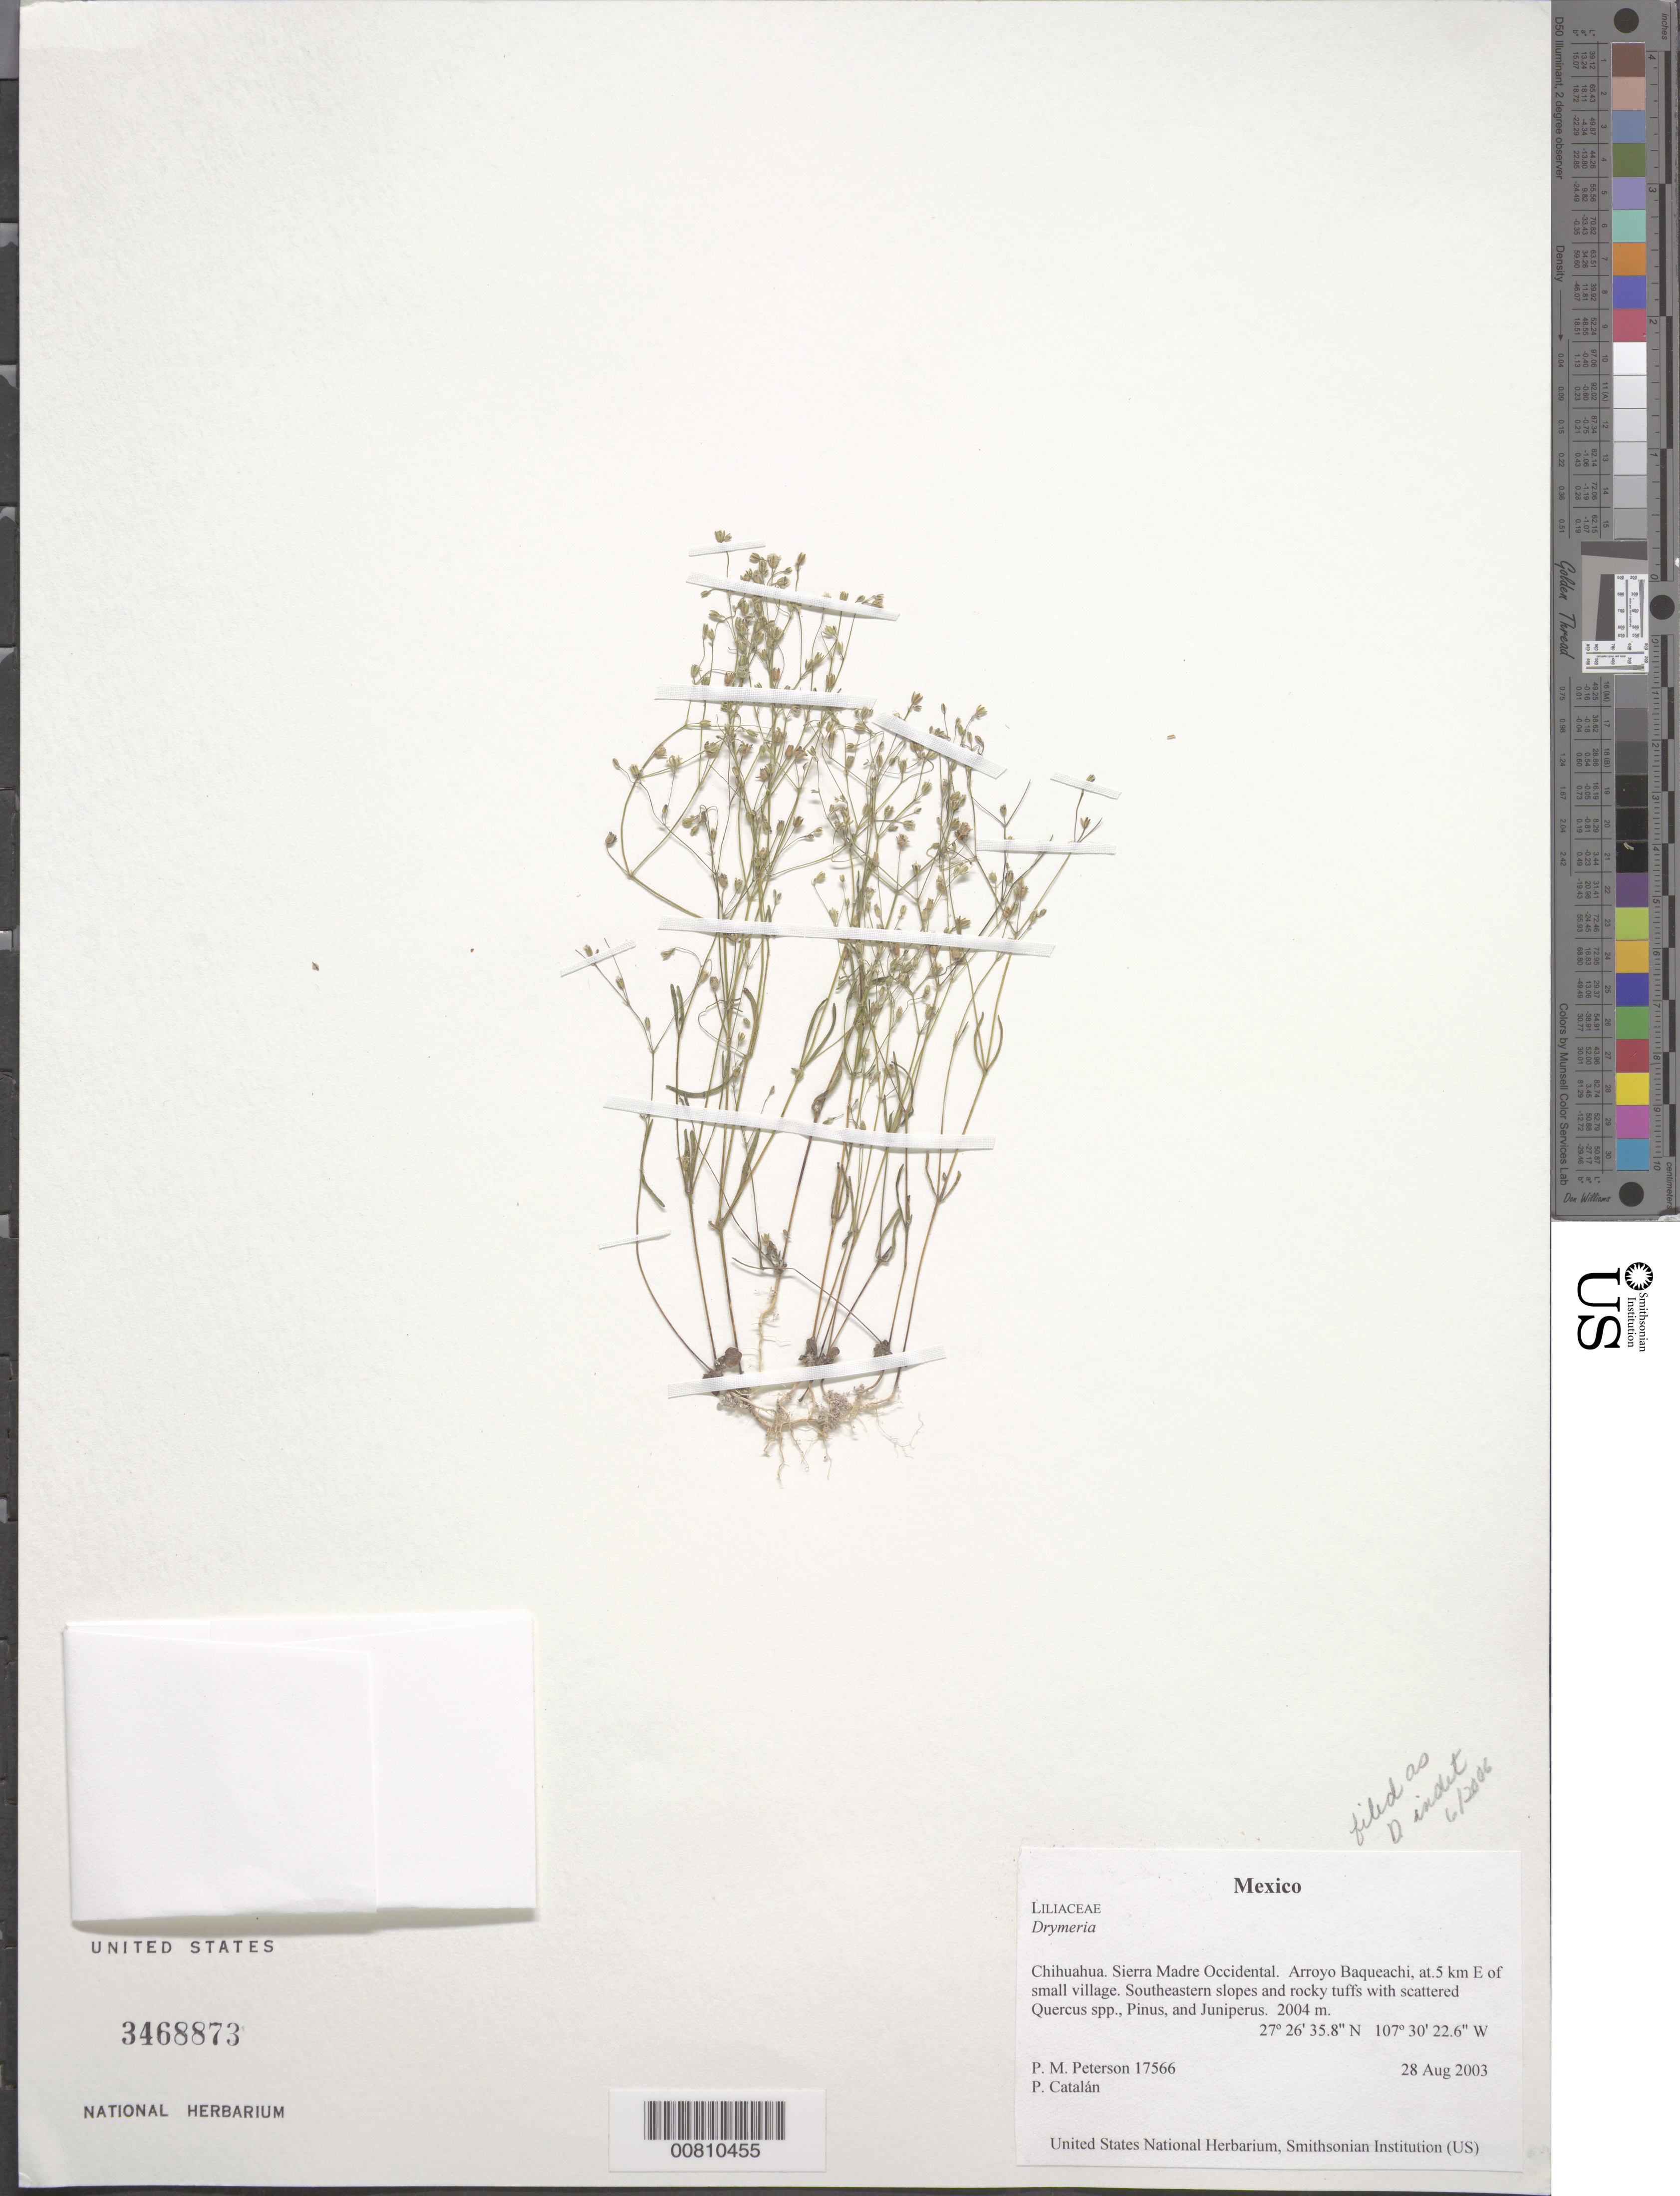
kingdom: Plantae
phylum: Tracheophyta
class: Magnoliopsida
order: Caryophyllales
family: Caryophyllaceae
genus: Drymaria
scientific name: Drymaria sp.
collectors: P. M. Peterson & P. Catalán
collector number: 17566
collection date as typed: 28 Aug 2003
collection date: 2003-08-28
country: Mexico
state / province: Chihuahua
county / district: Sierra Madre Occidental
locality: Arroyo Baqueachi, at .5 km E of small village. Southeastern slopes and rocky tuffs with scattered Quercus spp., Pinus, and Juniperus.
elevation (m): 2004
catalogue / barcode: US 3468873